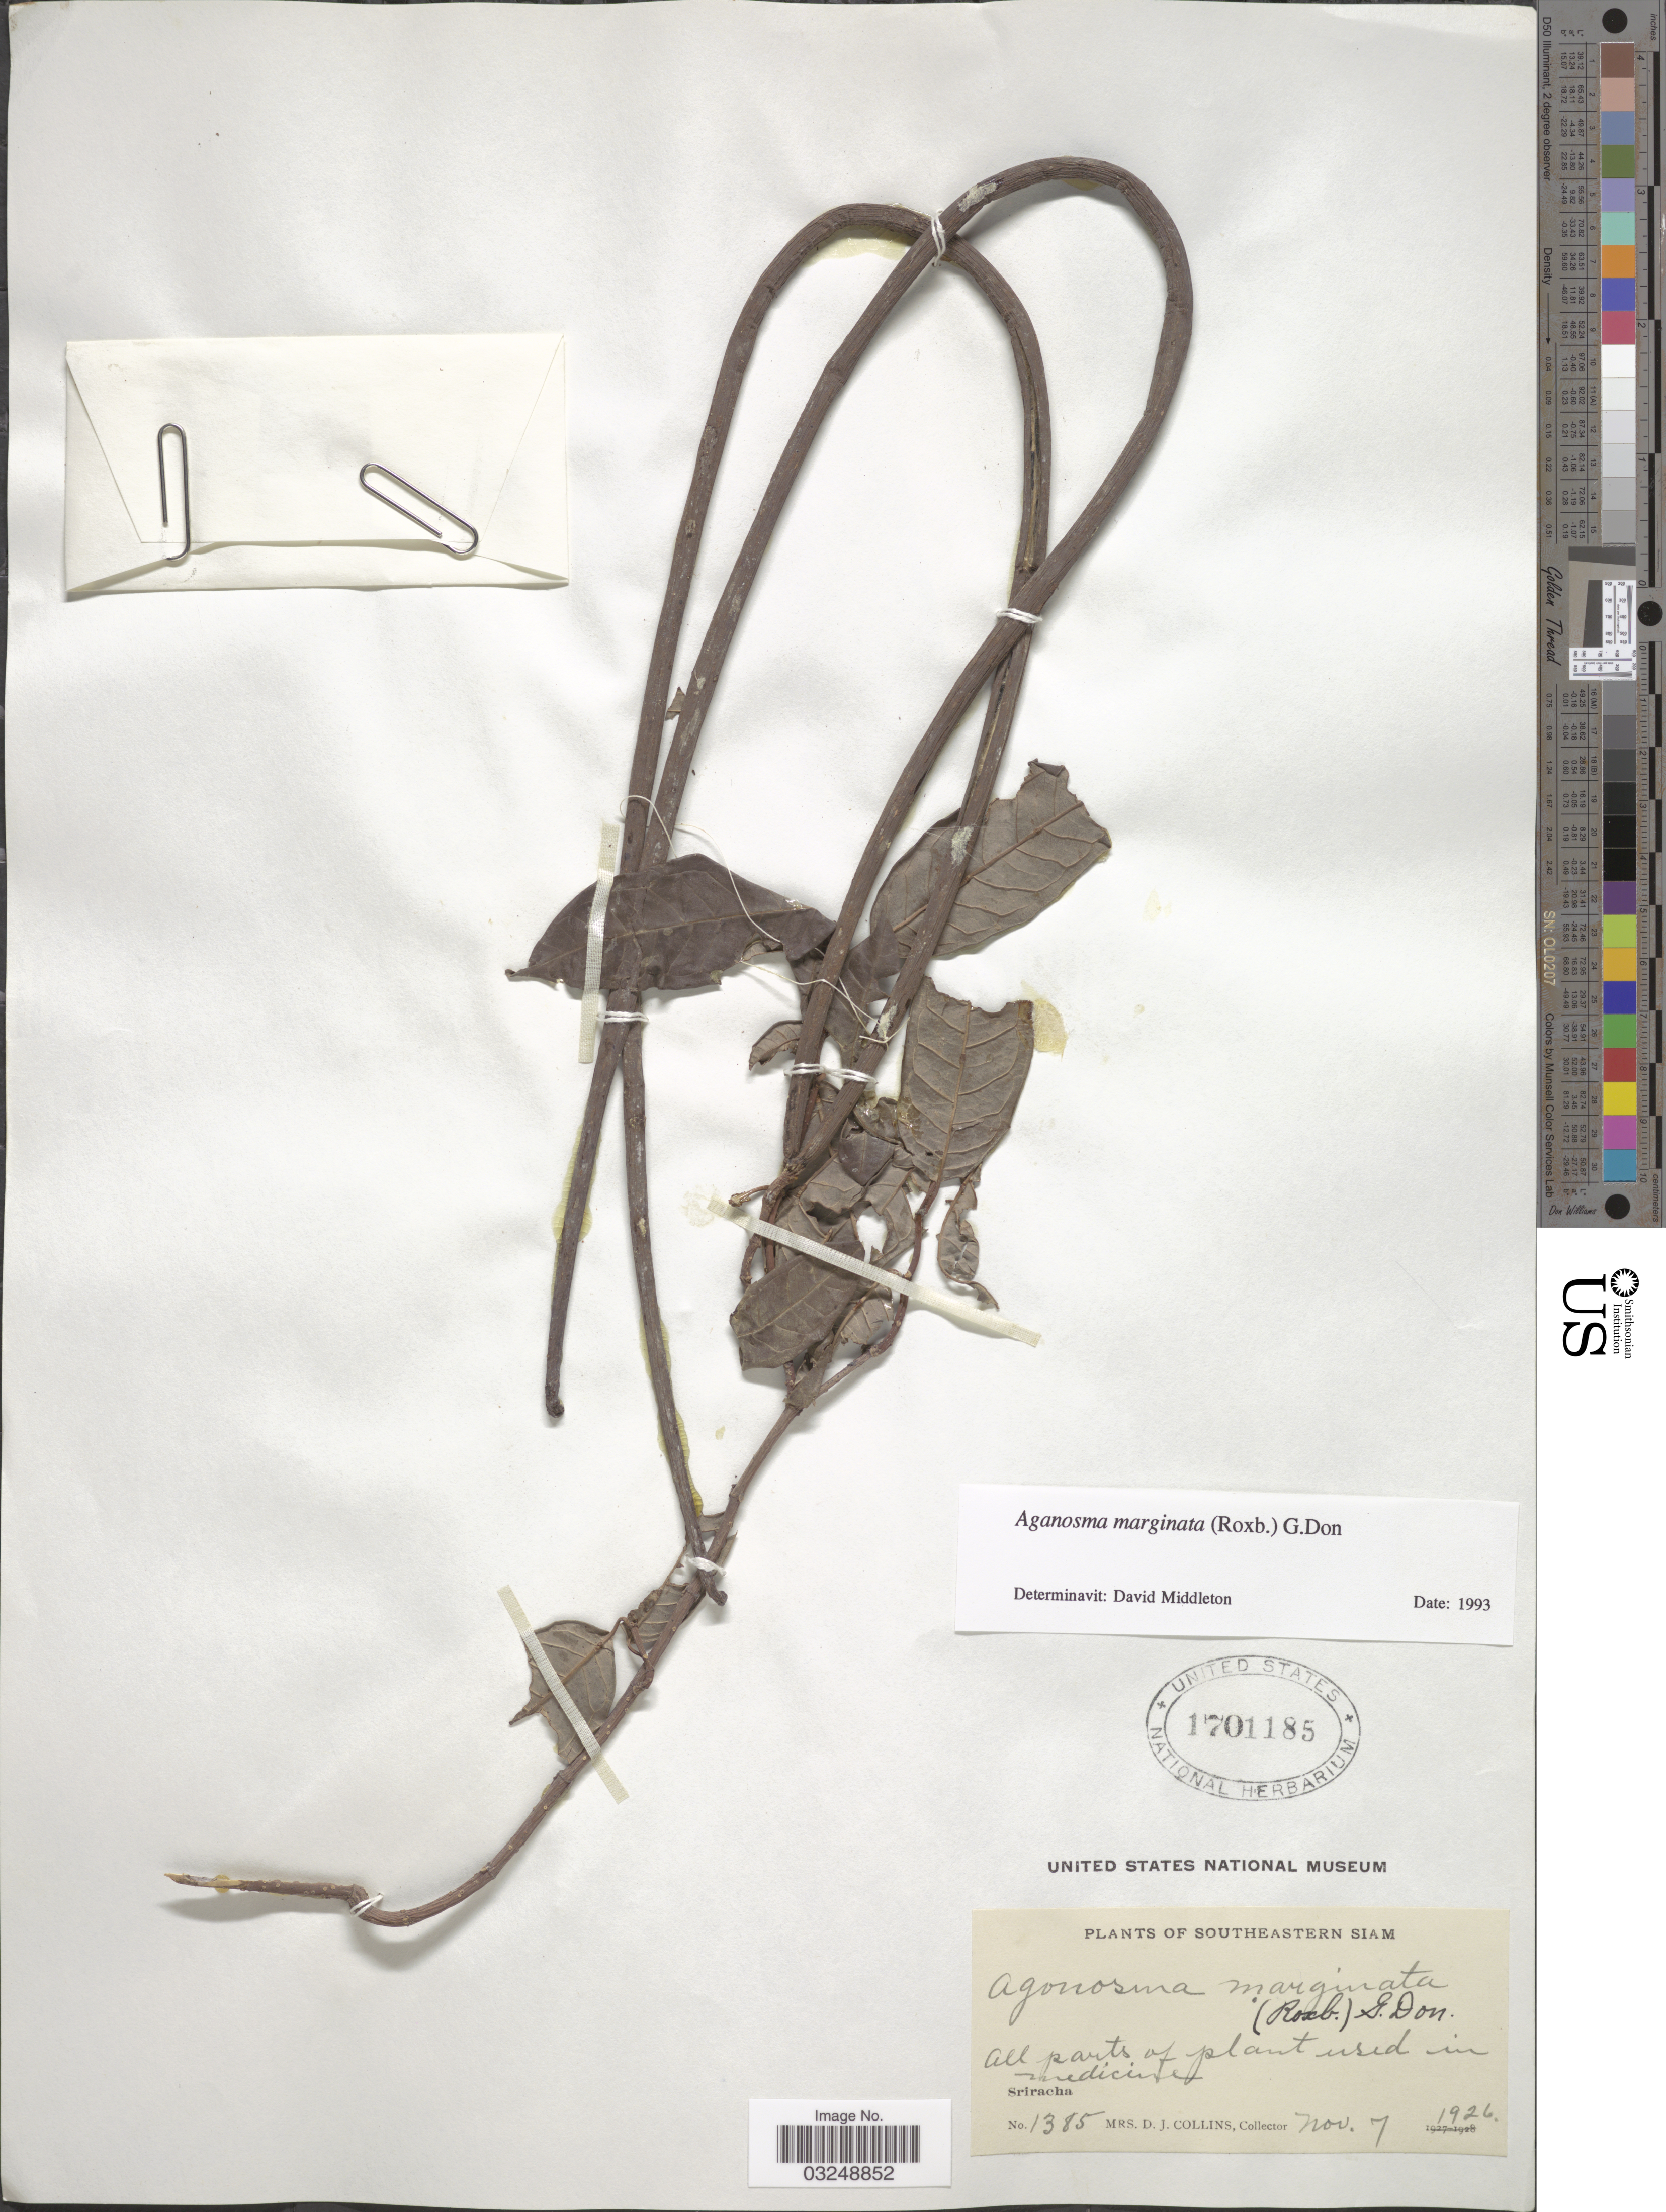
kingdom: Plantae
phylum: Tracheophyta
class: Magnoliopsida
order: Gentianales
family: Apocynaceae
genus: Aganosma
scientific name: Aganosma marginata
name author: (Roxb.) G. Don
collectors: Mrs. D. J. Collins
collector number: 1385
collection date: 1926-11-07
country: Thailand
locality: Southeastern Siam. Sriracha.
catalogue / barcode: US 1701185